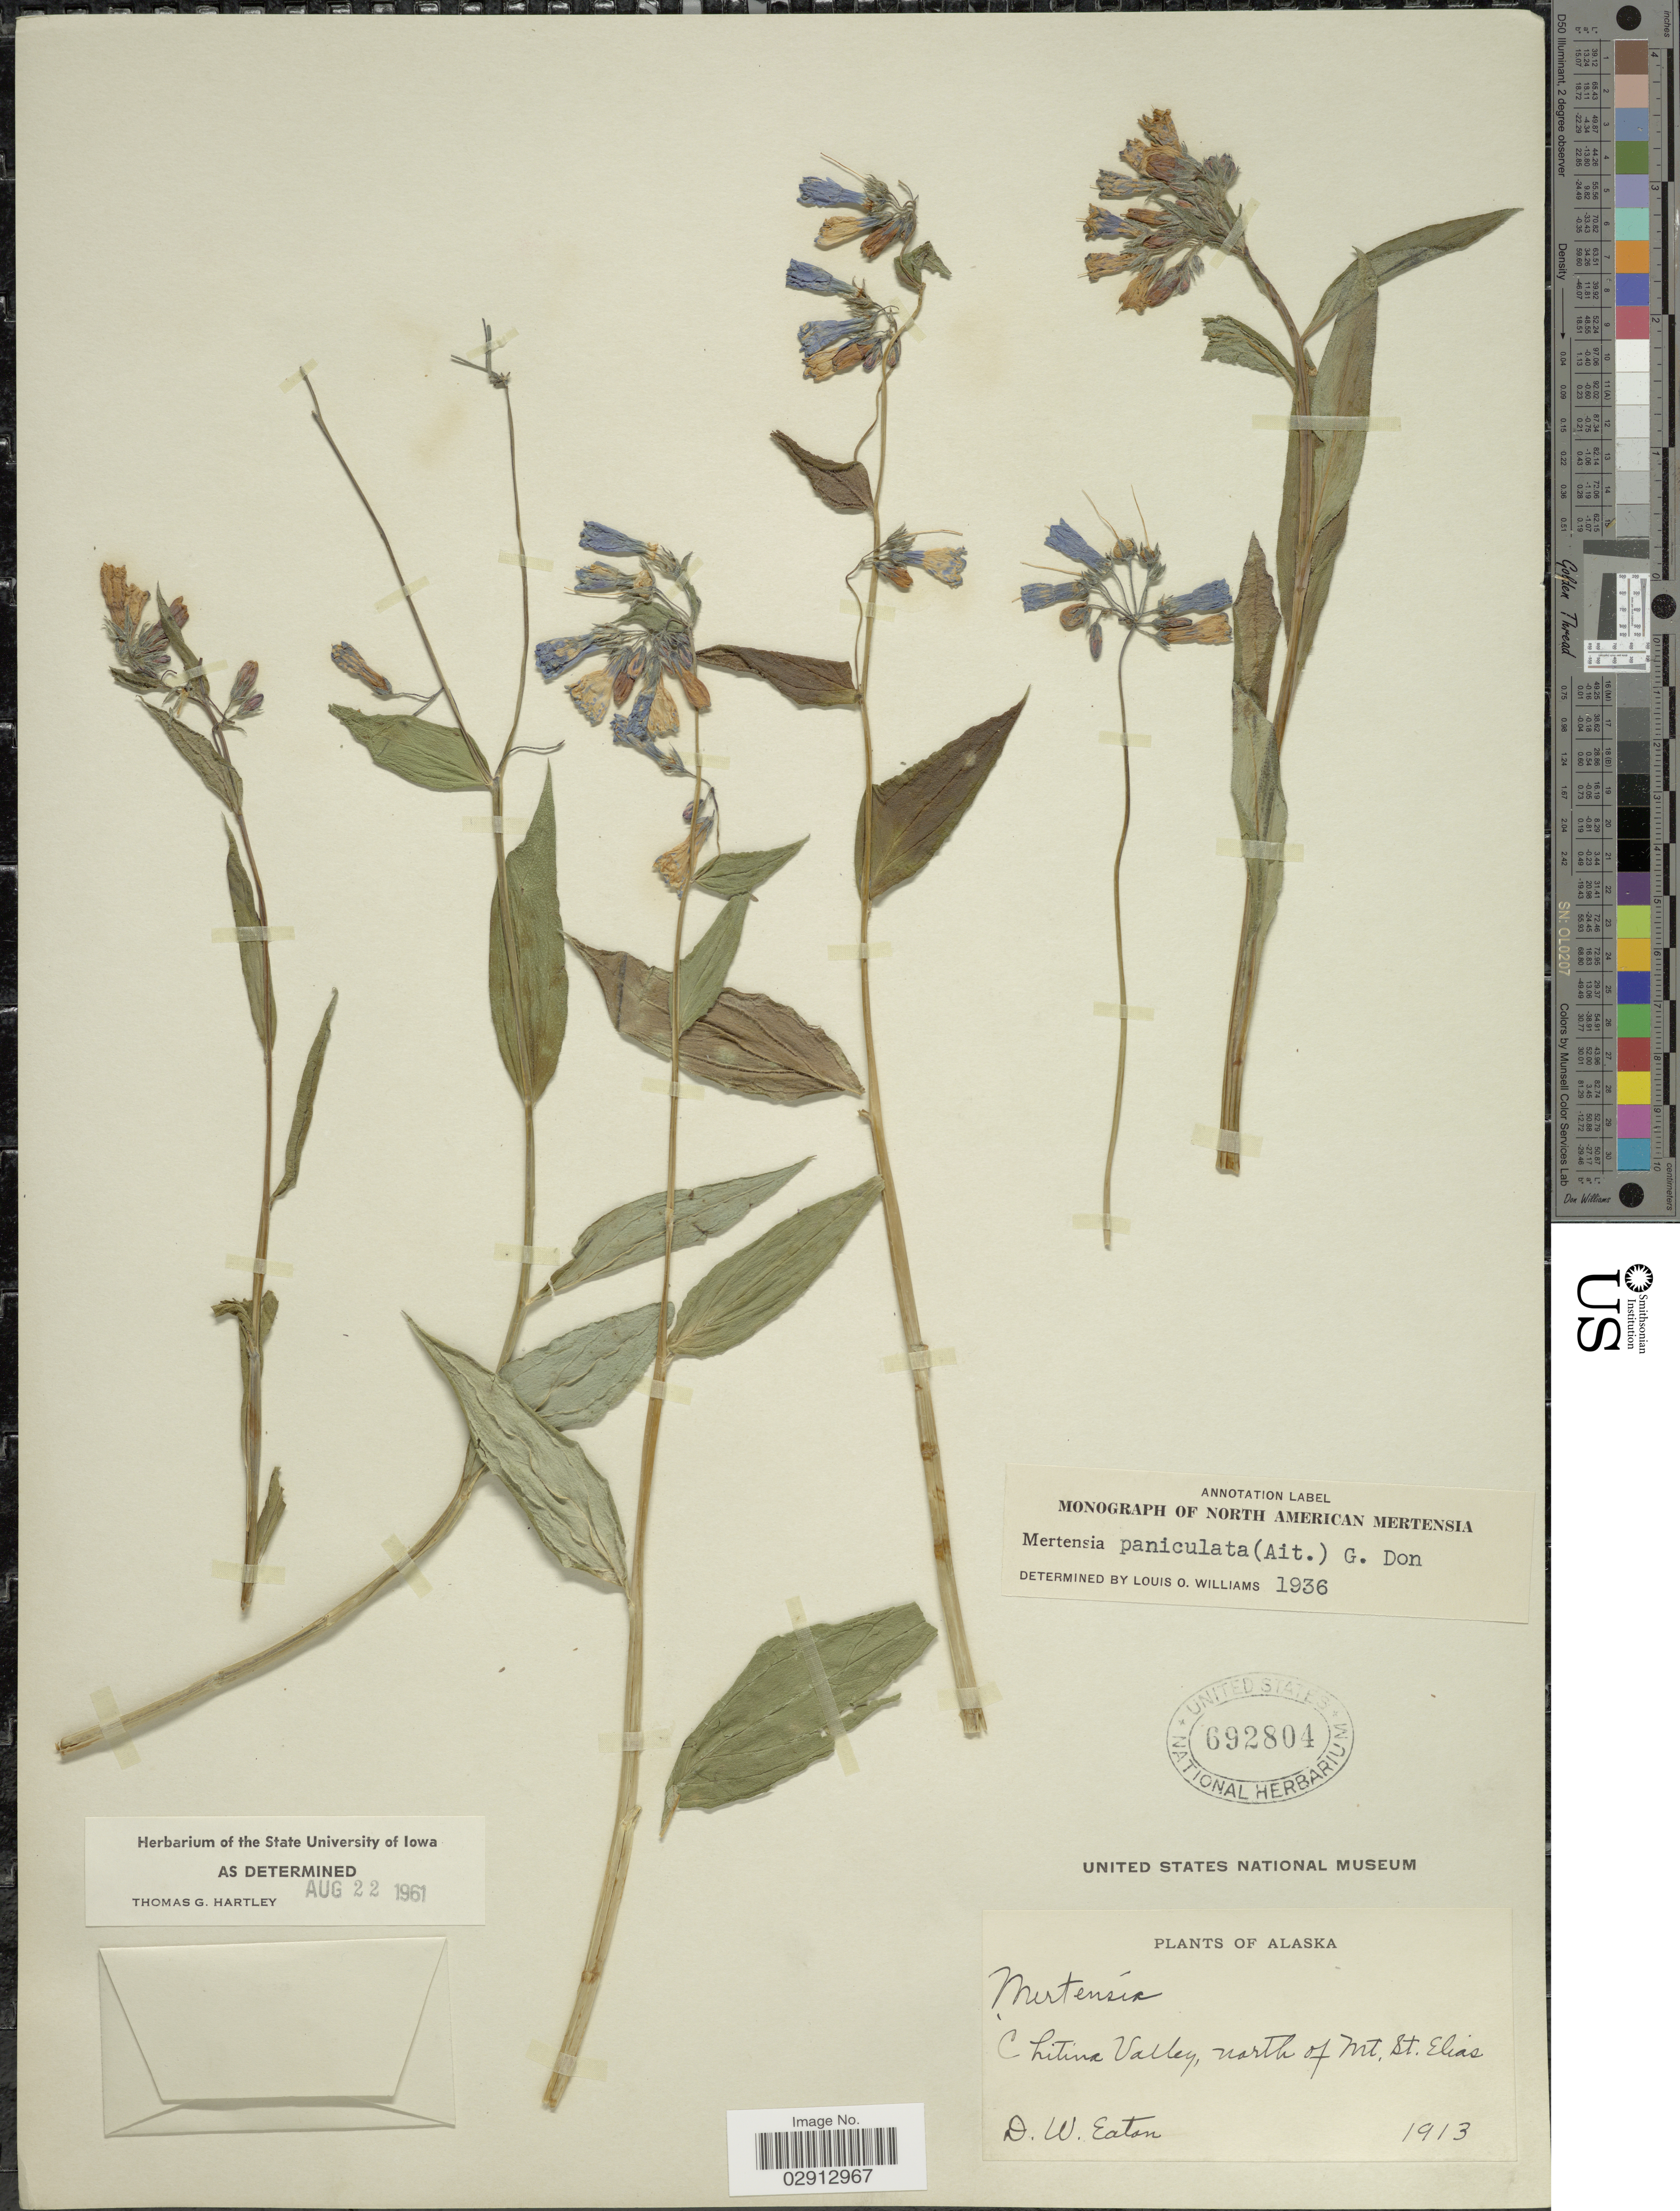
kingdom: Plantae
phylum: Tracheophyta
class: Magnoliopsida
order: Boraginales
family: Boraginaceae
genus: Mertensia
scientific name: Mertensia paniculata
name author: (Aiton) G. Don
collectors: D. Eaton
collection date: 1913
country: United States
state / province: Alaska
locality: Chitina Valley, north of Mt. St. Elias.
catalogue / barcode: US 692804